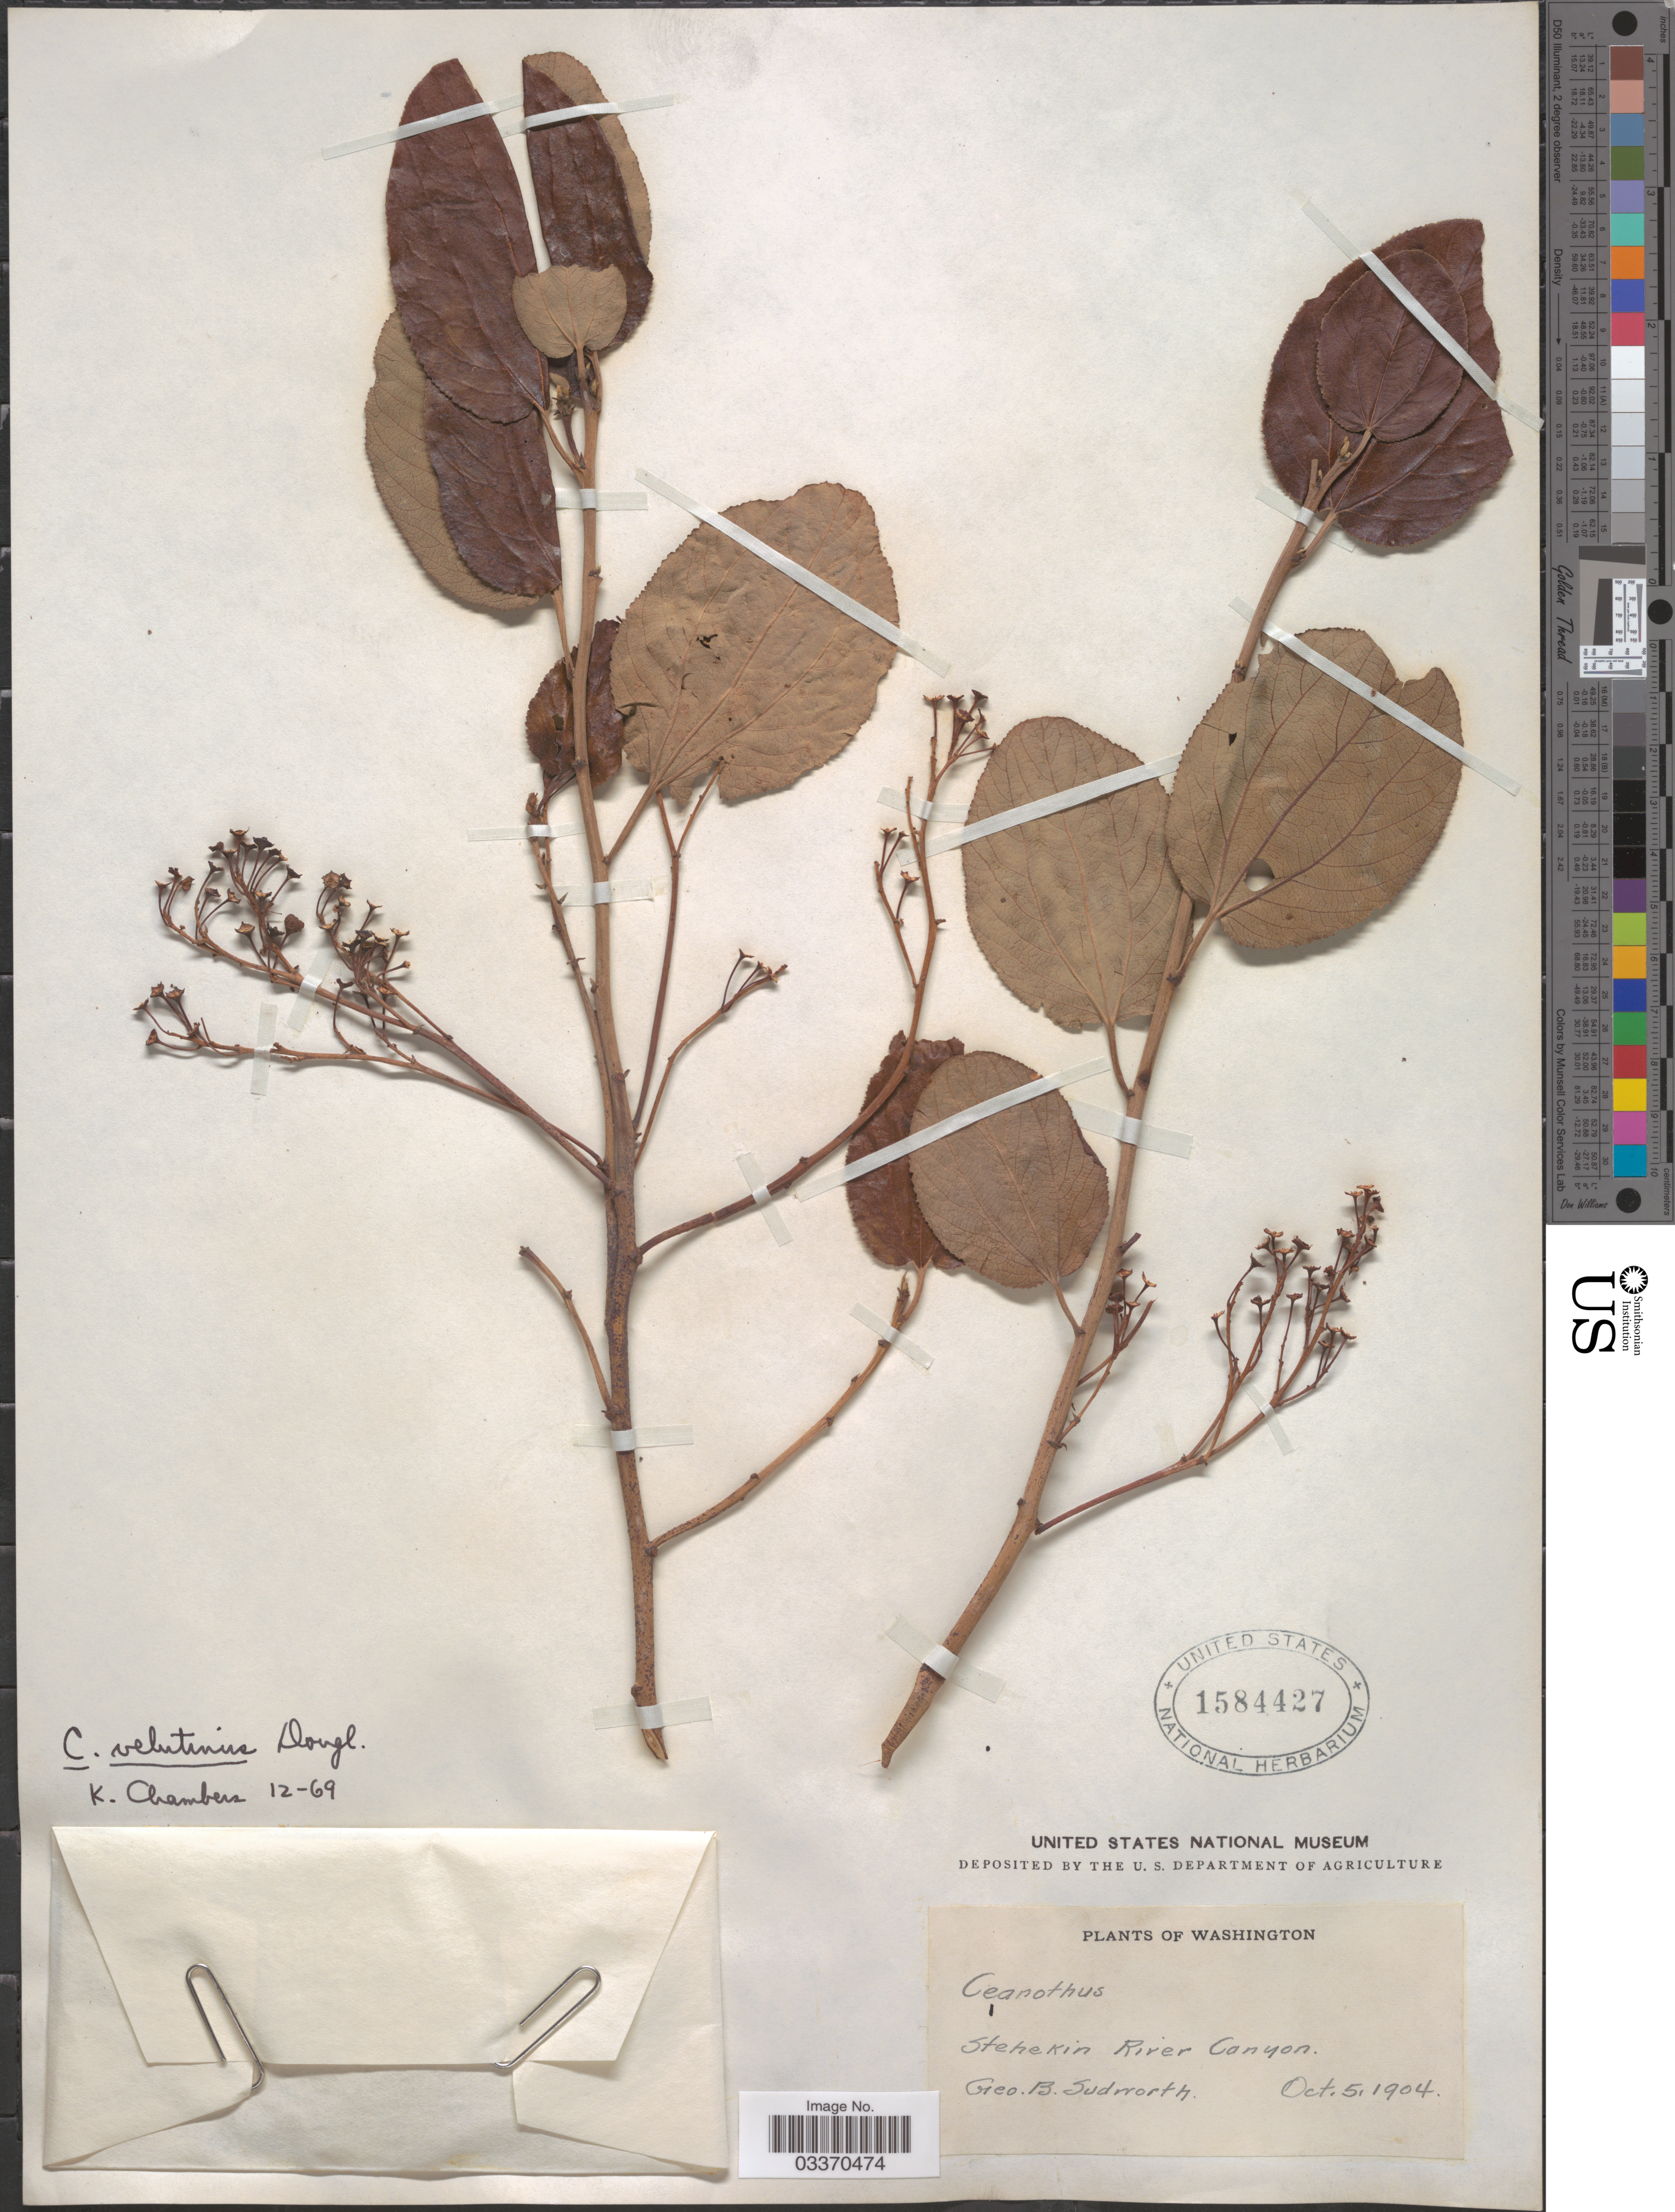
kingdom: Plantae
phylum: Tracheophyta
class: Magnoliopsida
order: Rosales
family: Rhamnaceae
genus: Ceanothus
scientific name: Ceanothus velutinus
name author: Douglas ex Hook.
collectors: G. B. Sudworth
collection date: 1904-10-05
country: United States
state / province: Washington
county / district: Chelan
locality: Stehekin River Canyon.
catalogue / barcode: US 1584427